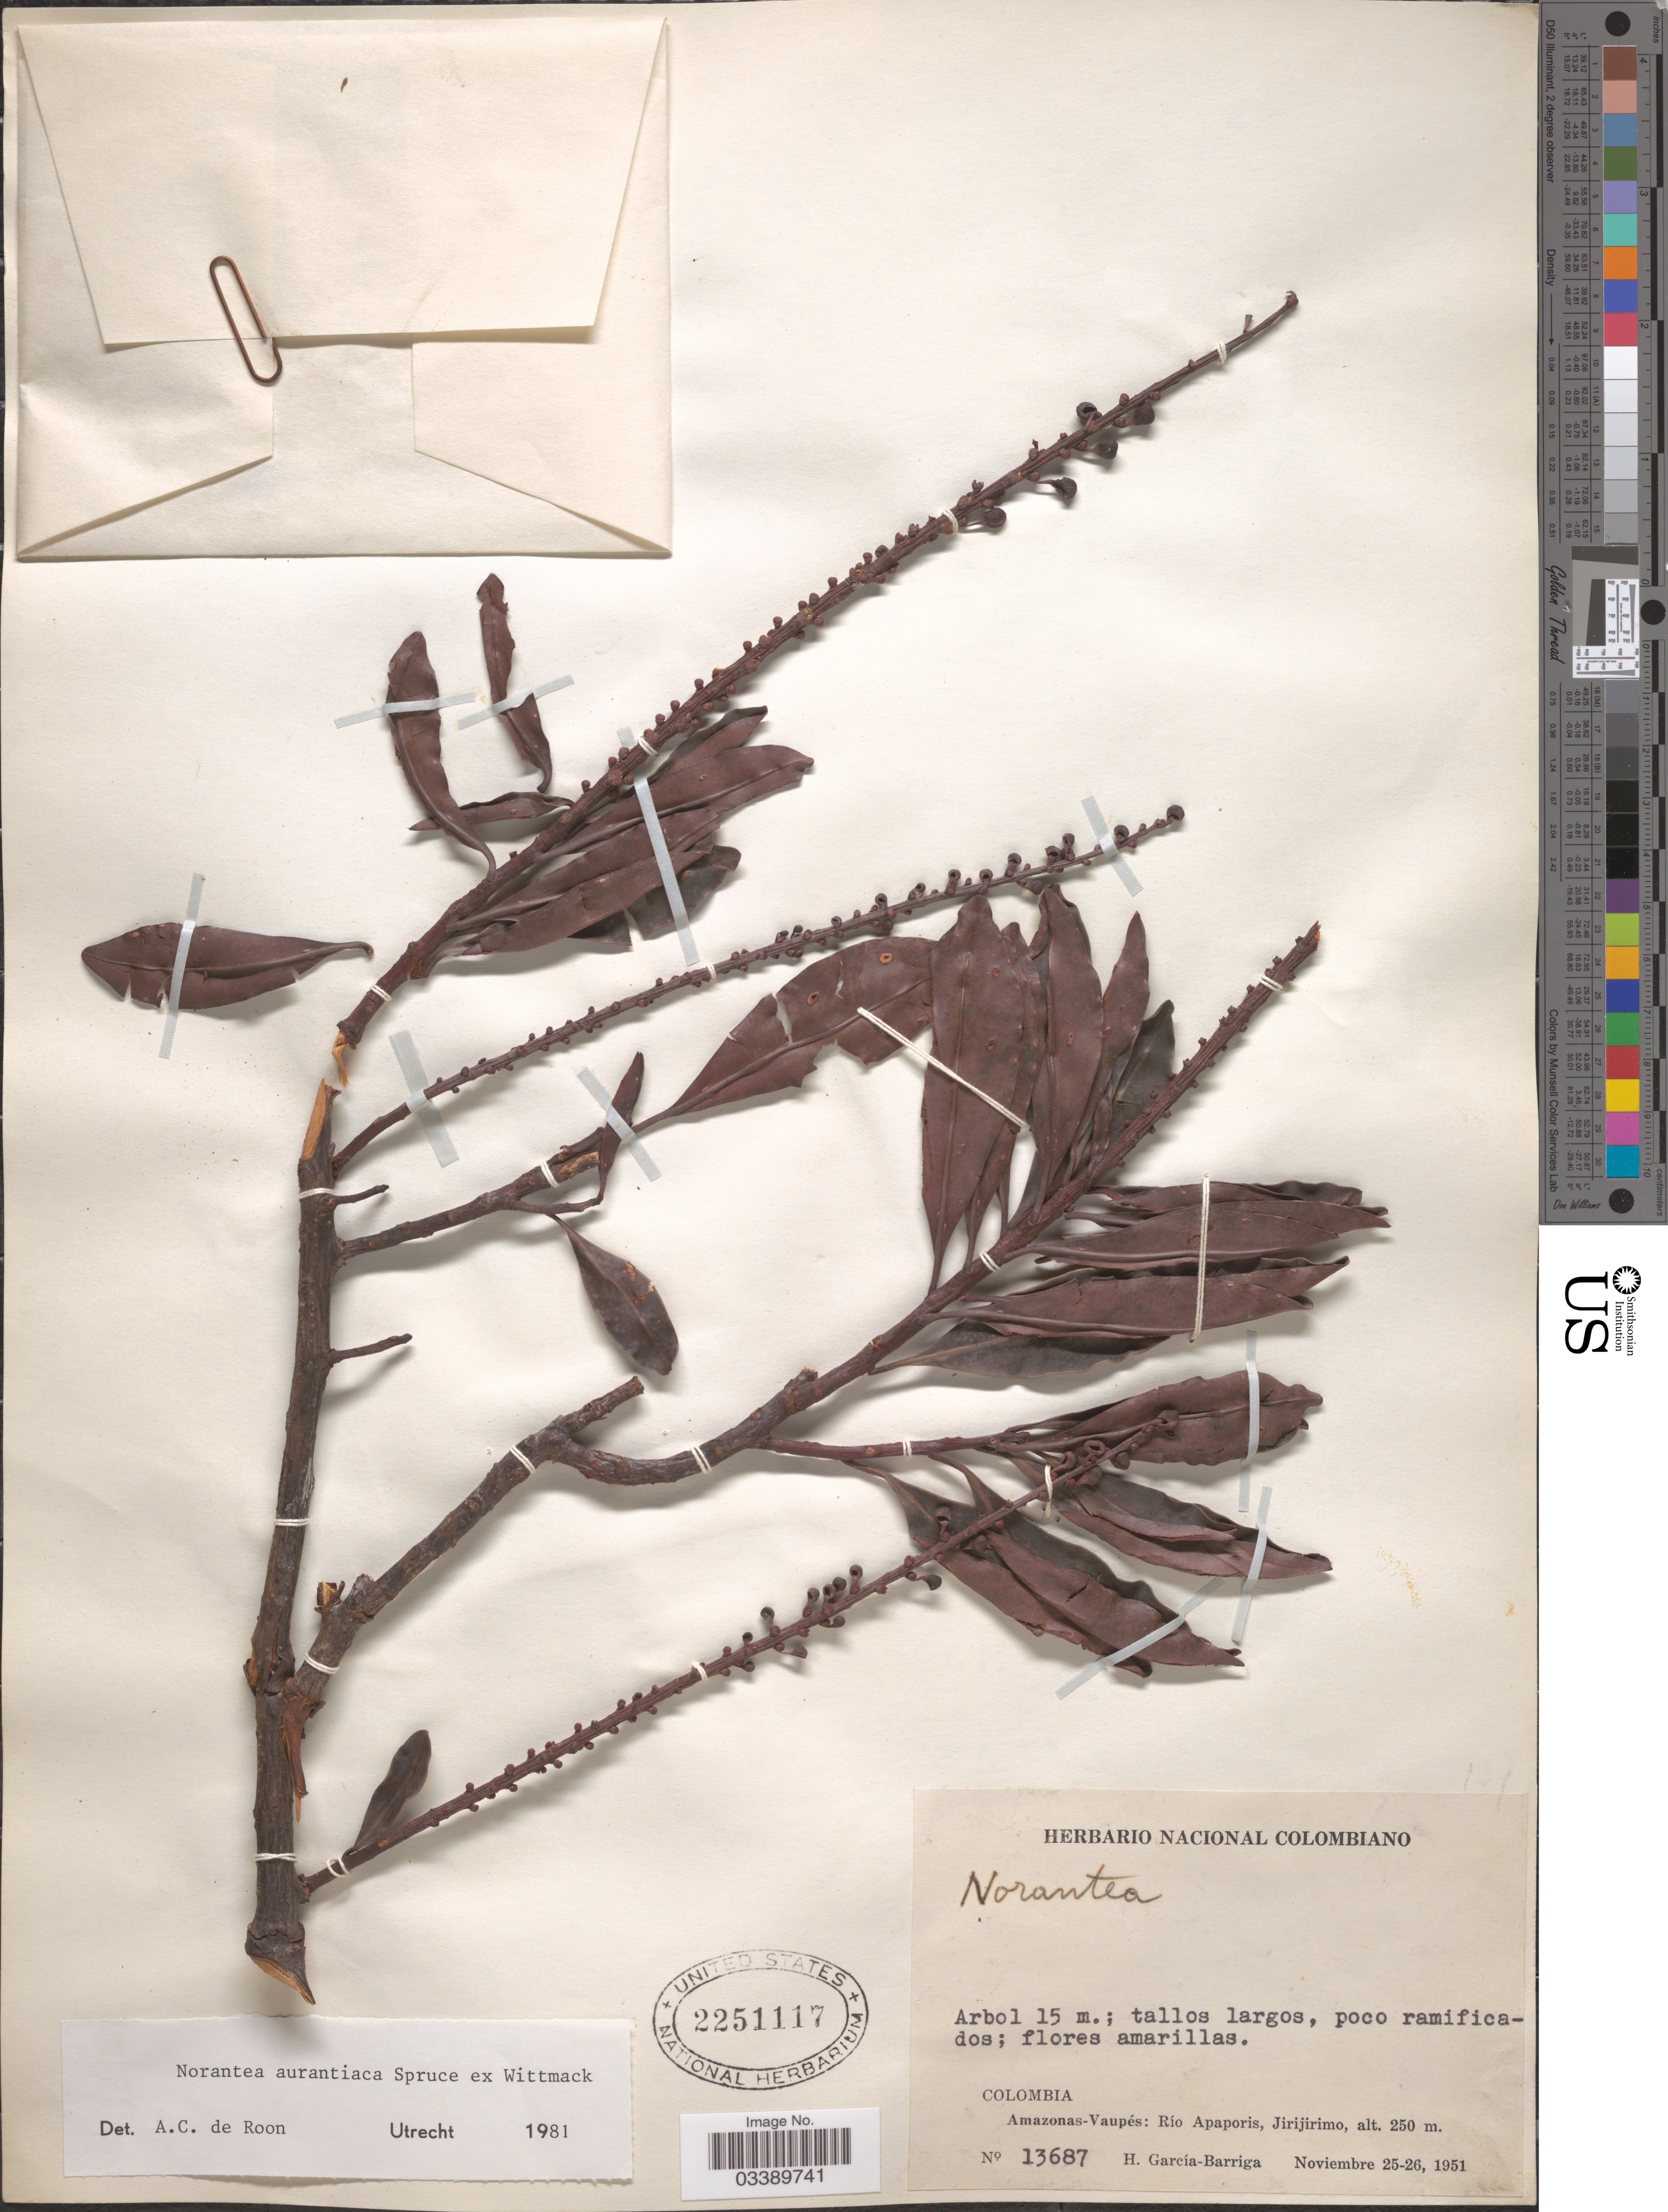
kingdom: Plantae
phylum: Tracheophyta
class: Magnoliopsida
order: Ericales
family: Marcgraviaceae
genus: Sarcopera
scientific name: Sarcopera aurantiaca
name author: (Spruce ex Gilg) de Roon & S. Dressler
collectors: H. García Barriga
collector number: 13687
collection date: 1951-11-25/1951-11-26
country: Colombia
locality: Amazonas-Vaupés: Río Apaporis, Jirijirimo.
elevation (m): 250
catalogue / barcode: US 2251117